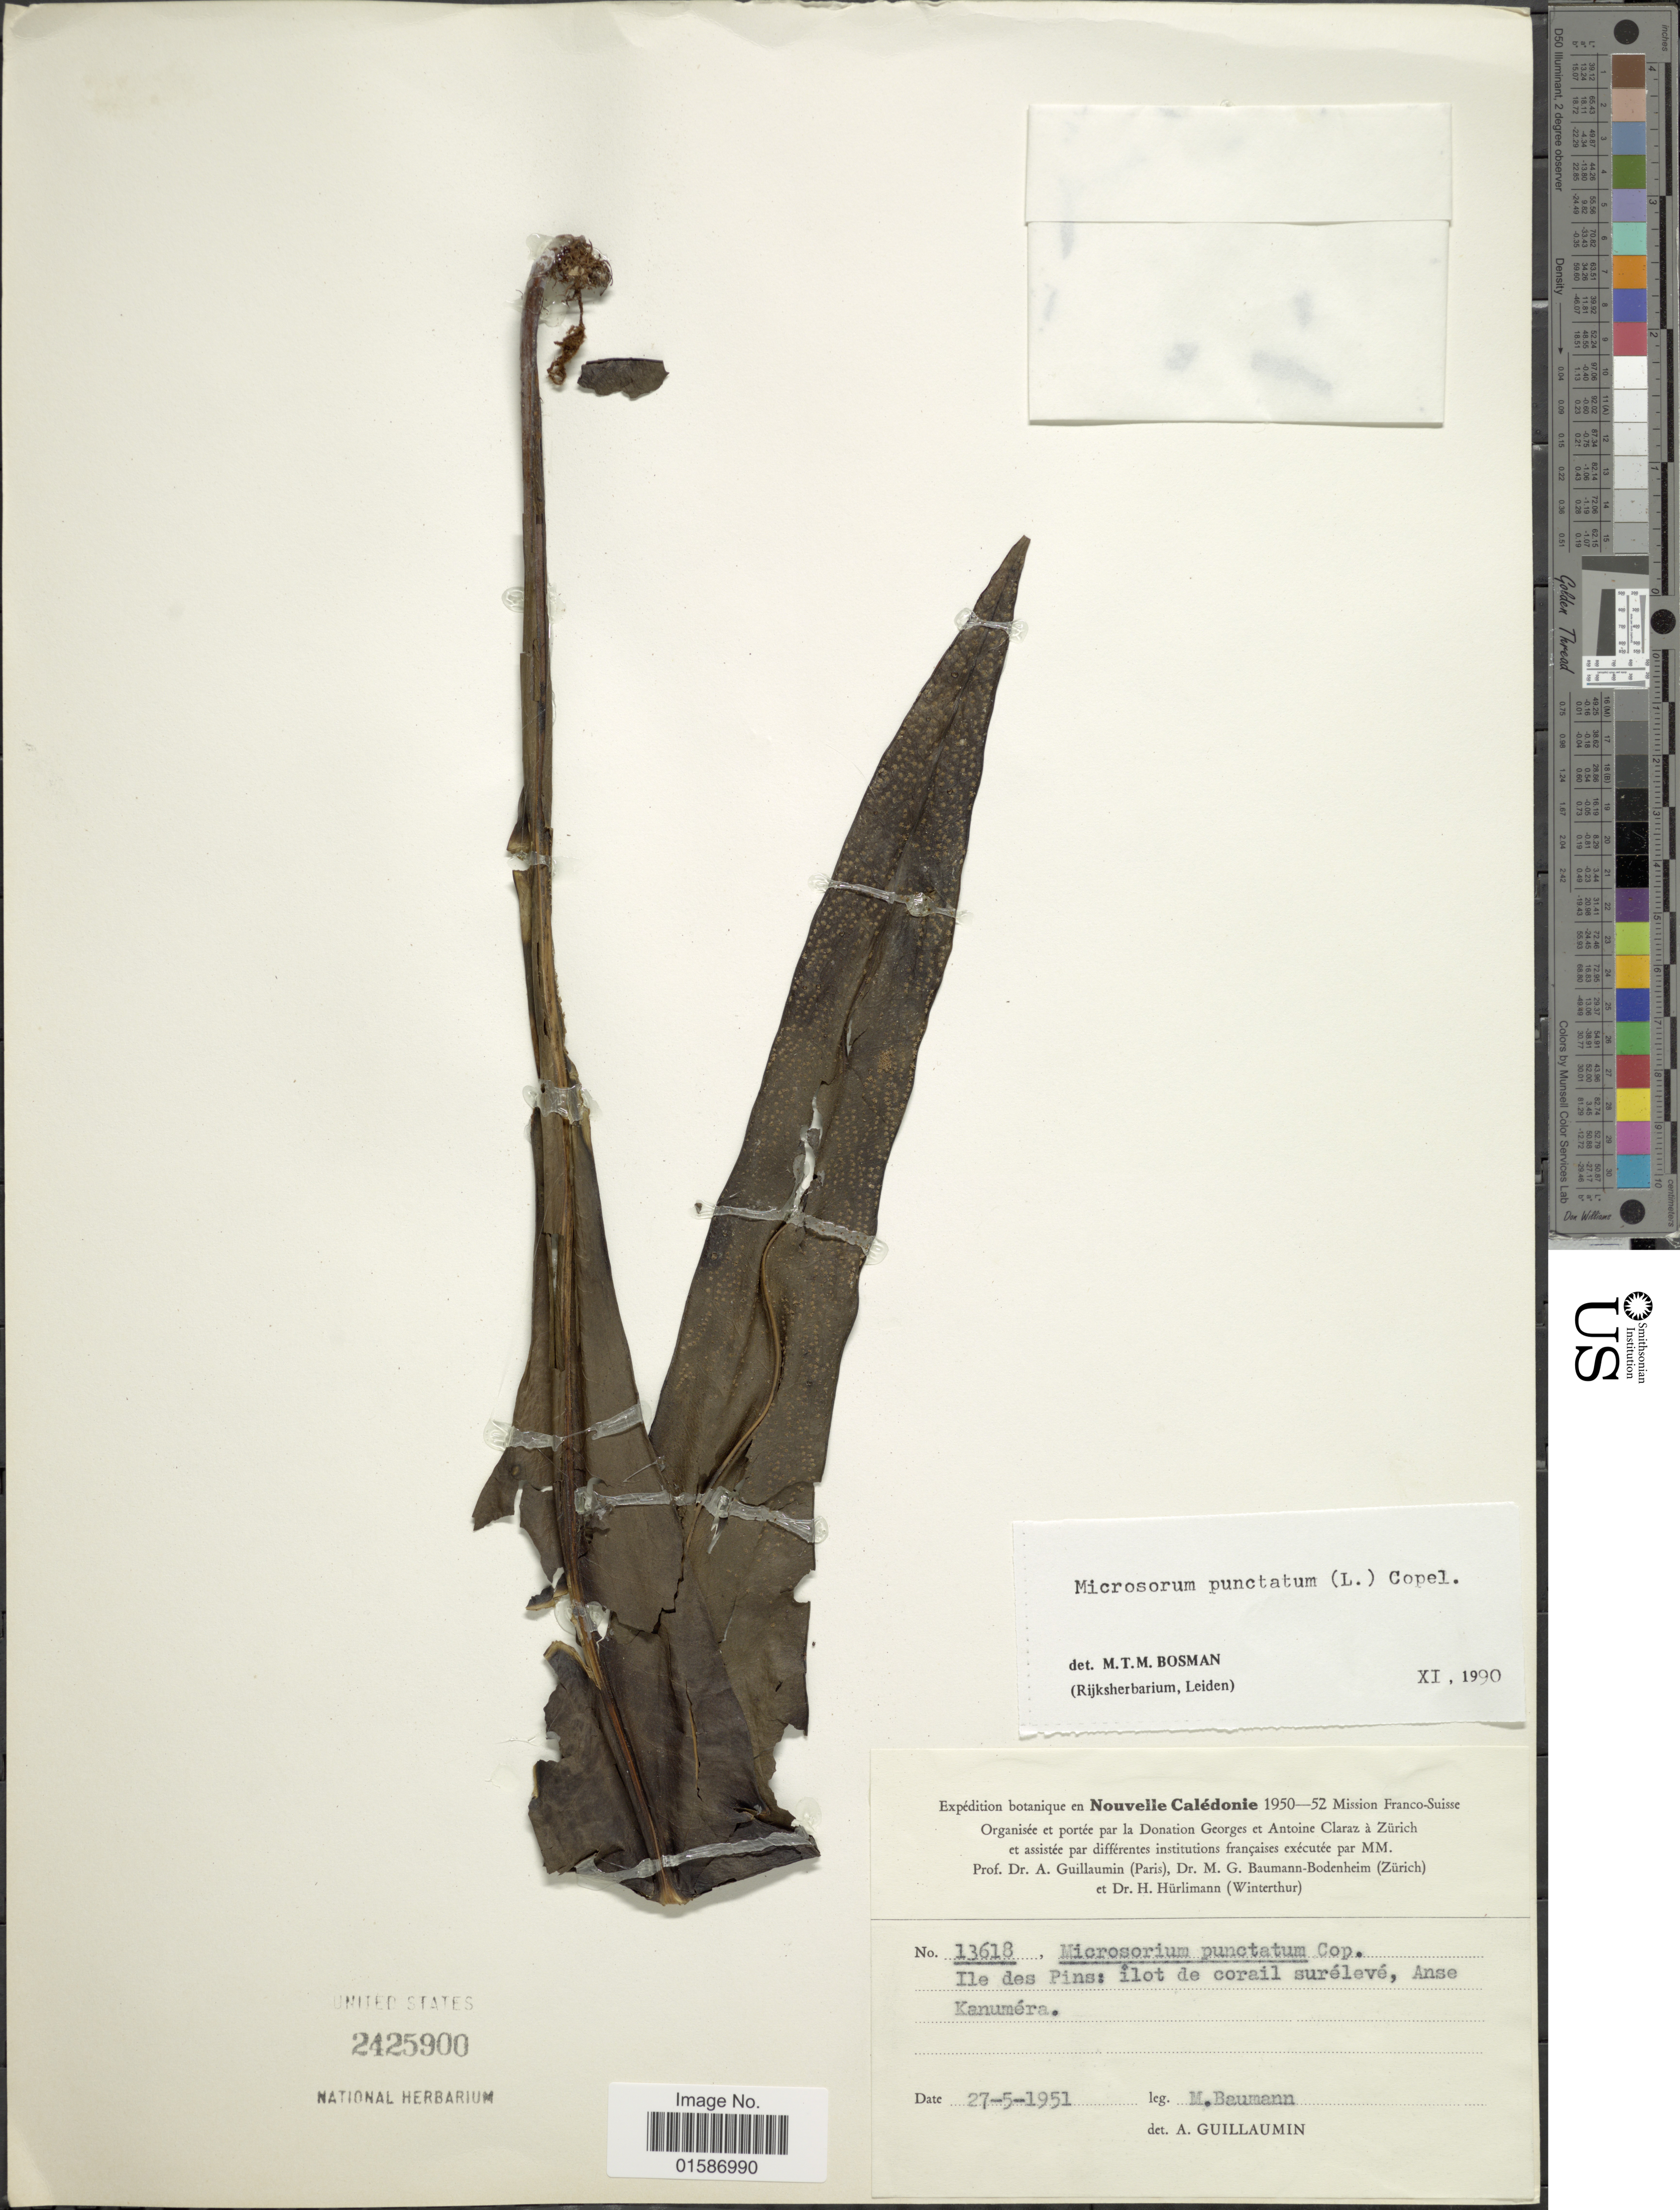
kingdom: Plantae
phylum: Tracheophyta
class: Polypodiopsida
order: Polypodiales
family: Polypodiaceae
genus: Microsorum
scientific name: Microsorum punctatum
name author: (L.) Copel.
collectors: M. Baumann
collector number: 13618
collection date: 1951-05-27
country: New Caledonia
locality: Ile des Pins: ilot de corail surélevé, Anse Kanuméra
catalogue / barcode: US 2425900